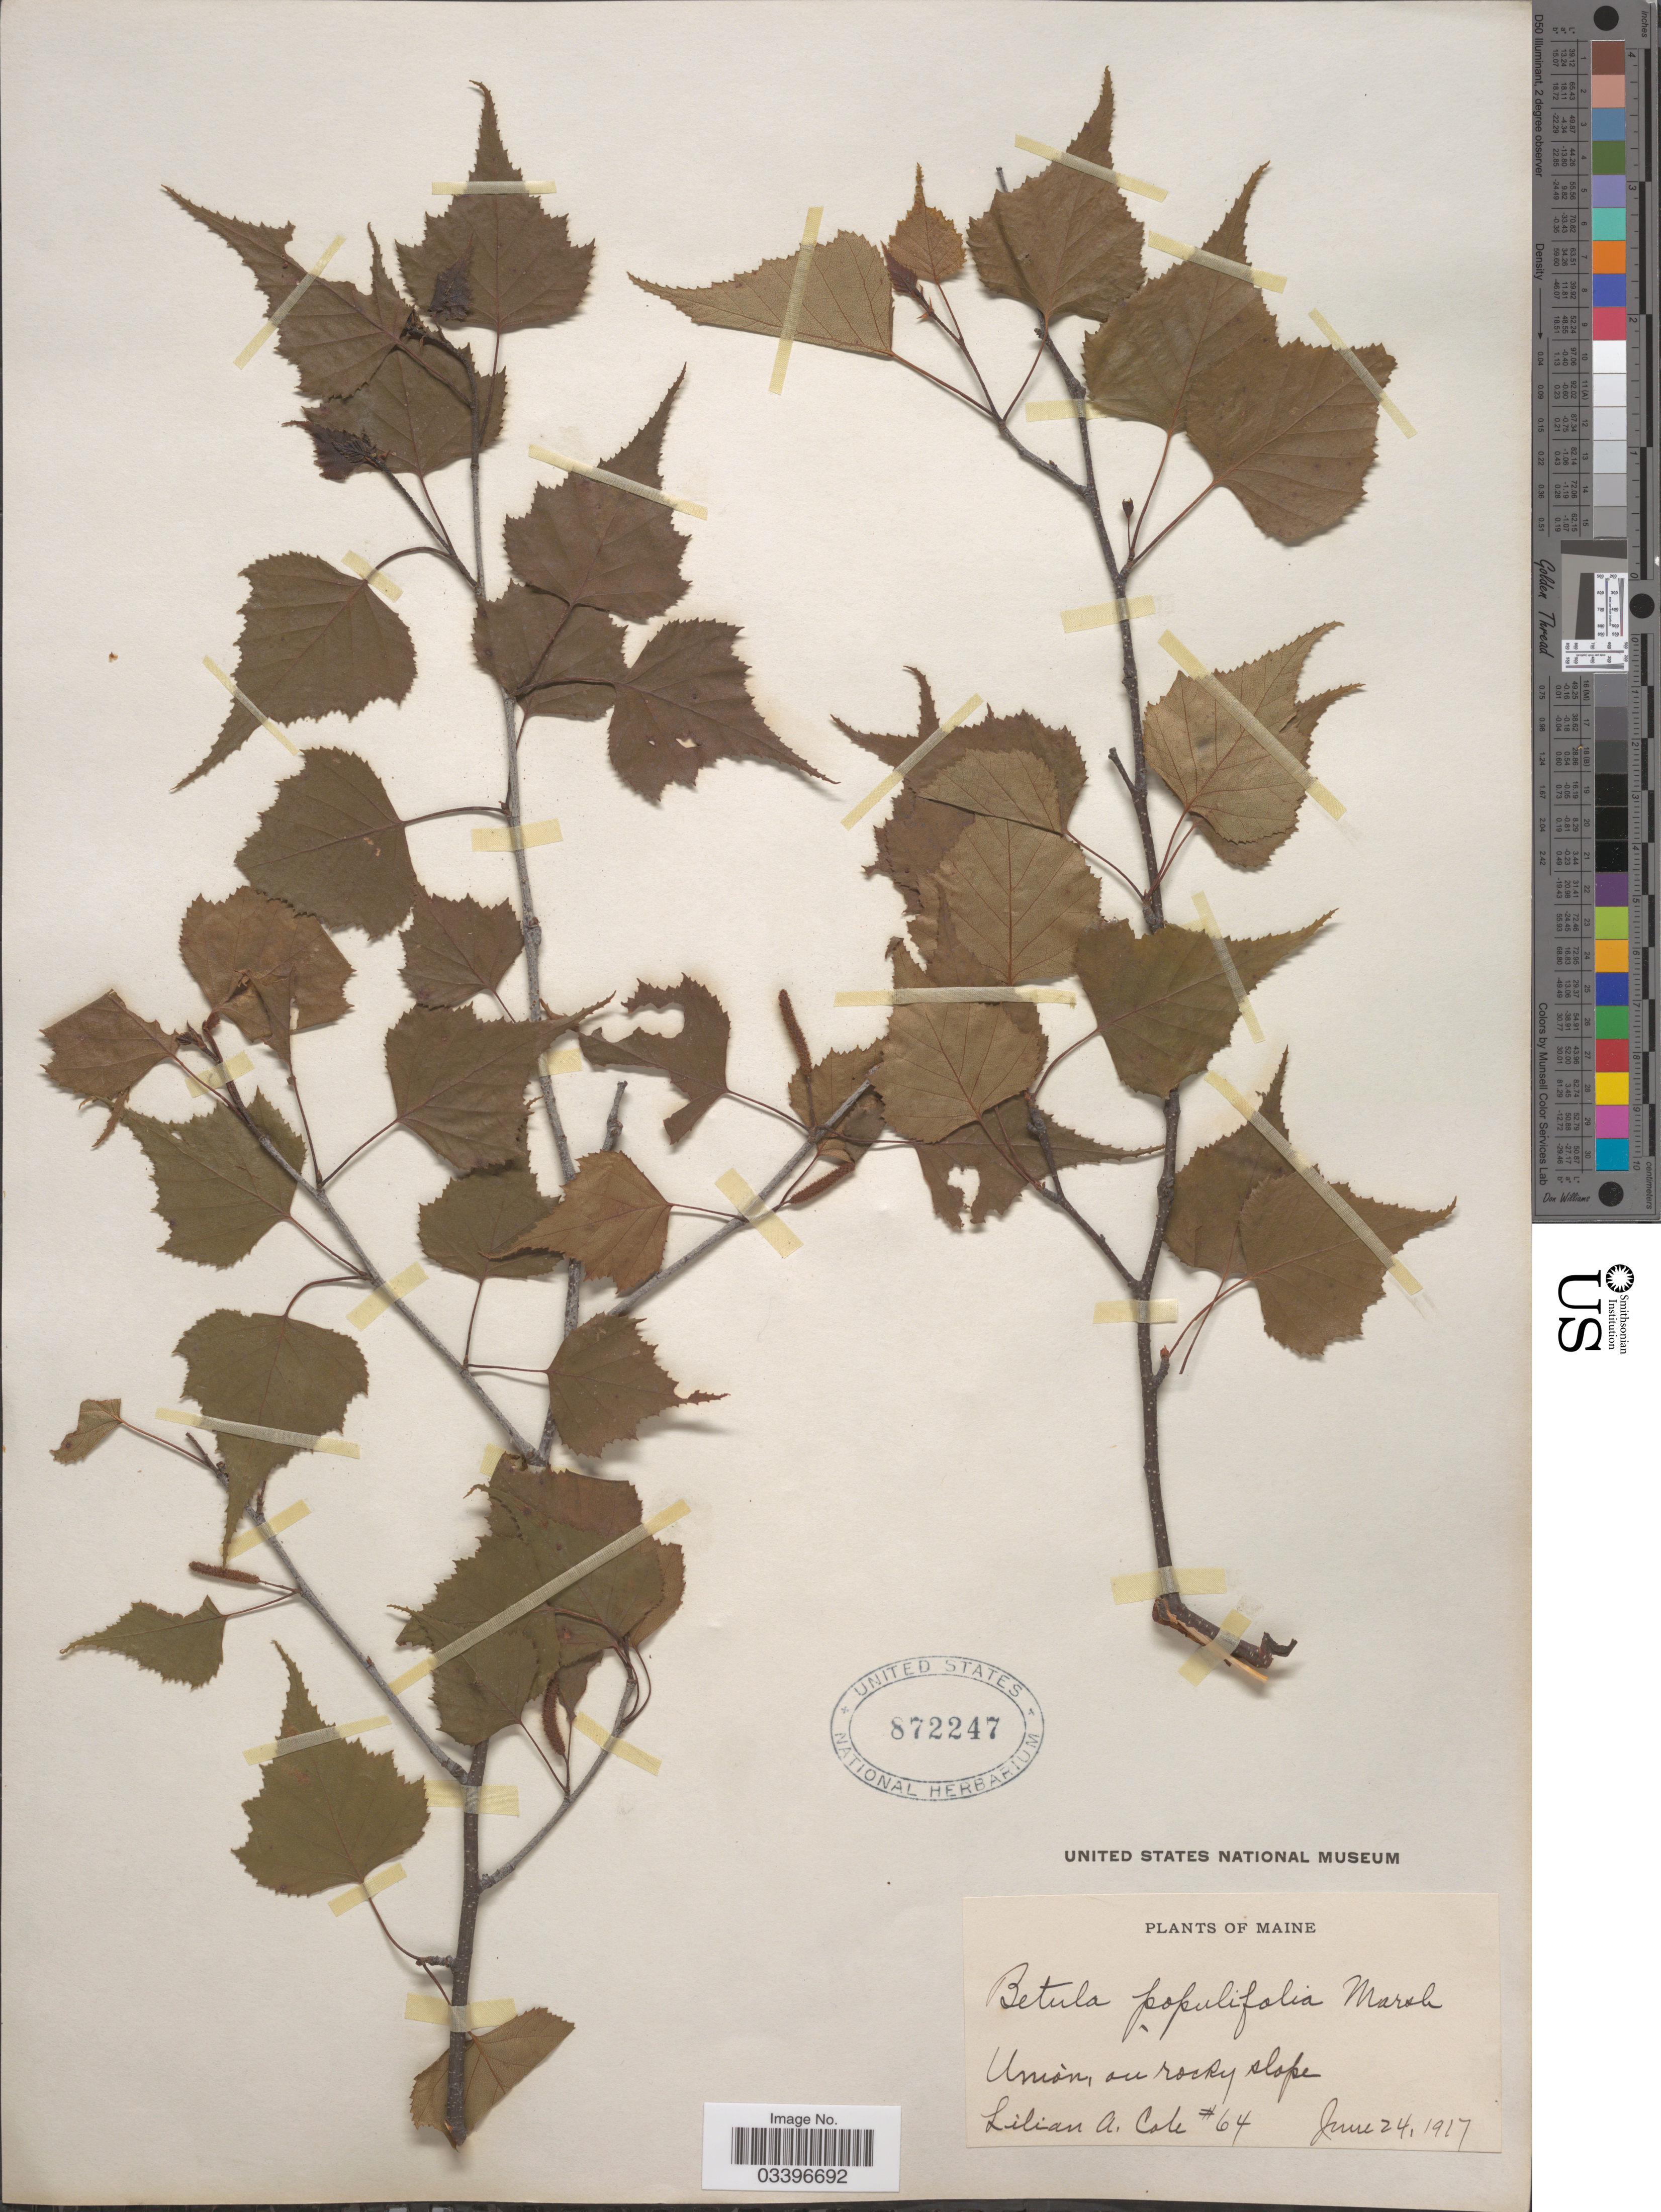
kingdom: Plantae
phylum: Tracheophyta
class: Magnoliopsida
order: Fagales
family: Betulaceae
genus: Betula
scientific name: Betula populifolia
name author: Marshall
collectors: L. A. Cole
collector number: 64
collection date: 1917-06-24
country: United States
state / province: Maine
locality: Union on rocky slope.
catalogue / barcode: US 872247